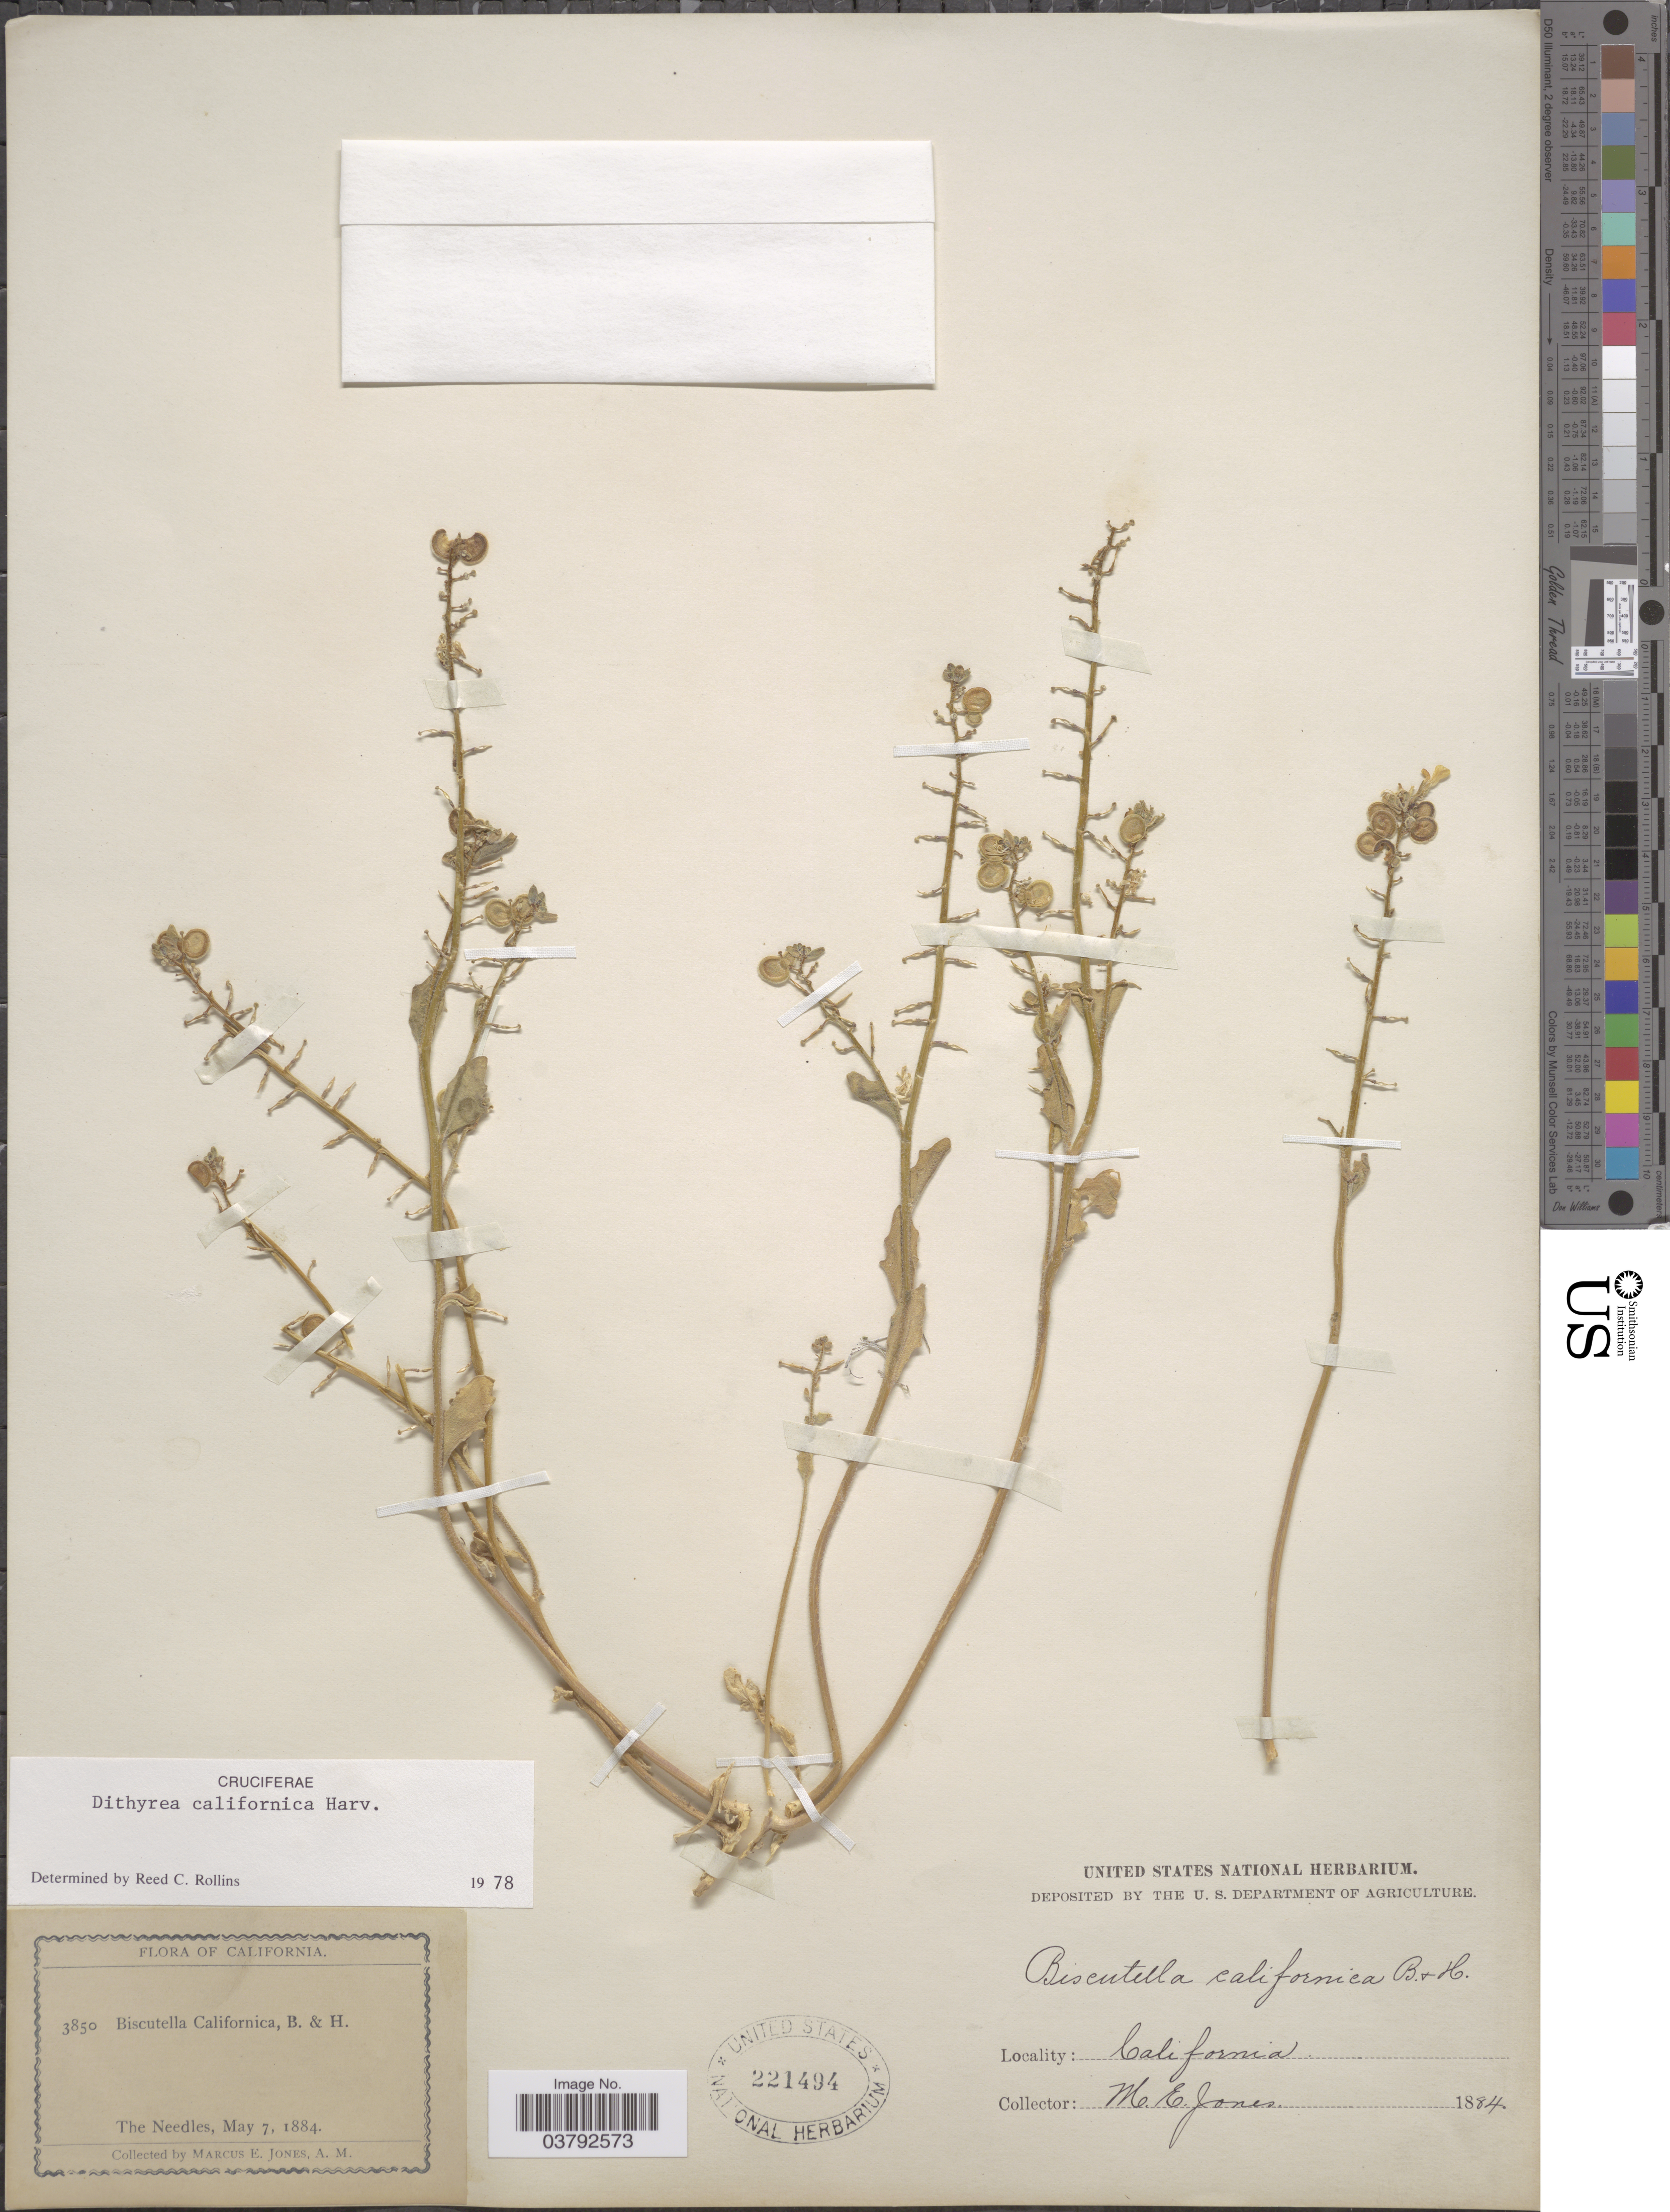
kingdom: Plantae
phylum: Tracheophyta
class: Magnoliopsida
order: Brassicales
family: Brassicaceae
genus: Dithyrea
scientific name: Dithyrea californica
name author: Harv.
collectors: M. E. Jones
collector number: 3850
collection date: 1884-05-07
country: United States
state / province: California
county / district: San Bernardino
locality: The Needles.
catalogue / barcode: US 221494